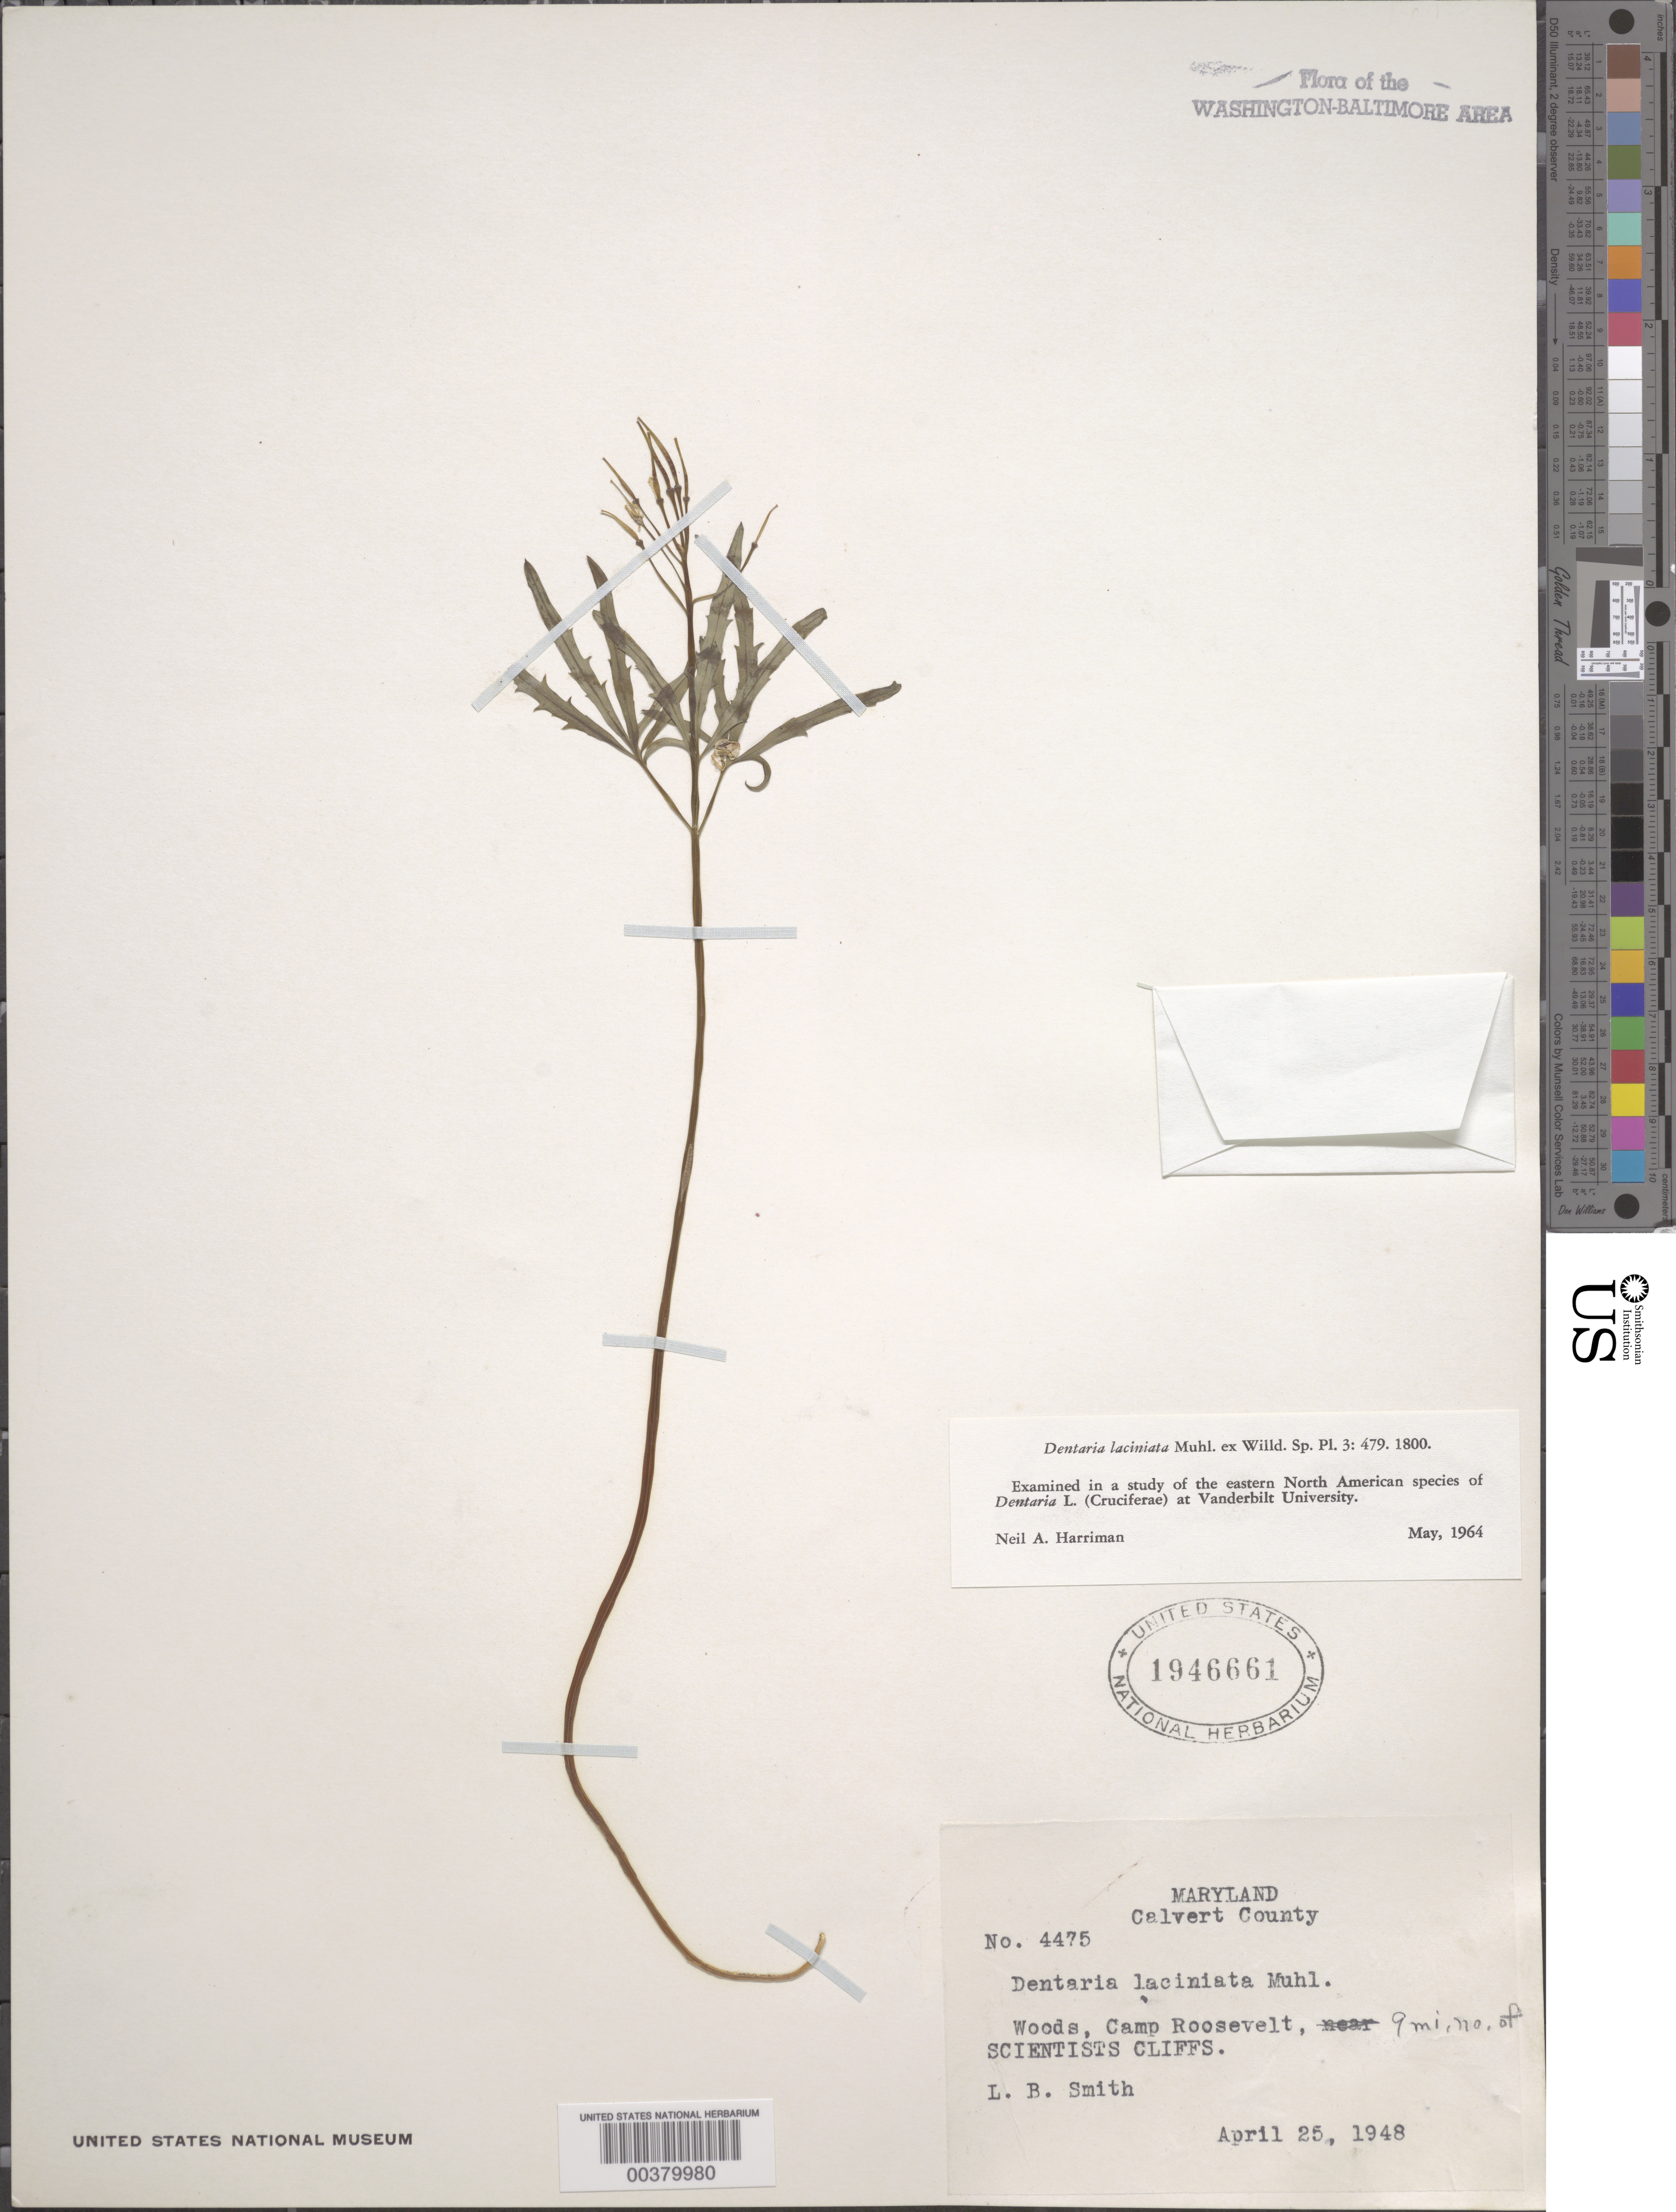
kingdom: Plantae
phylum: Tracheophyta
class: Magnoliopsida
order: Brassicales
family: Brassicaceae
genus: Cardamine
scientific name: Cardamine concatenata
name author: (Michx.) Sw.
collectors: L. Smith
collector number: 4475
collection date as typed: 25 Apr 1948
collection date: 1948-04-25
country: United States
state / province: Maryland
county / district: Calvert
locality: Camp Roosevelt, north of Scientists cliffs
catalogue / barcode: US 1946661